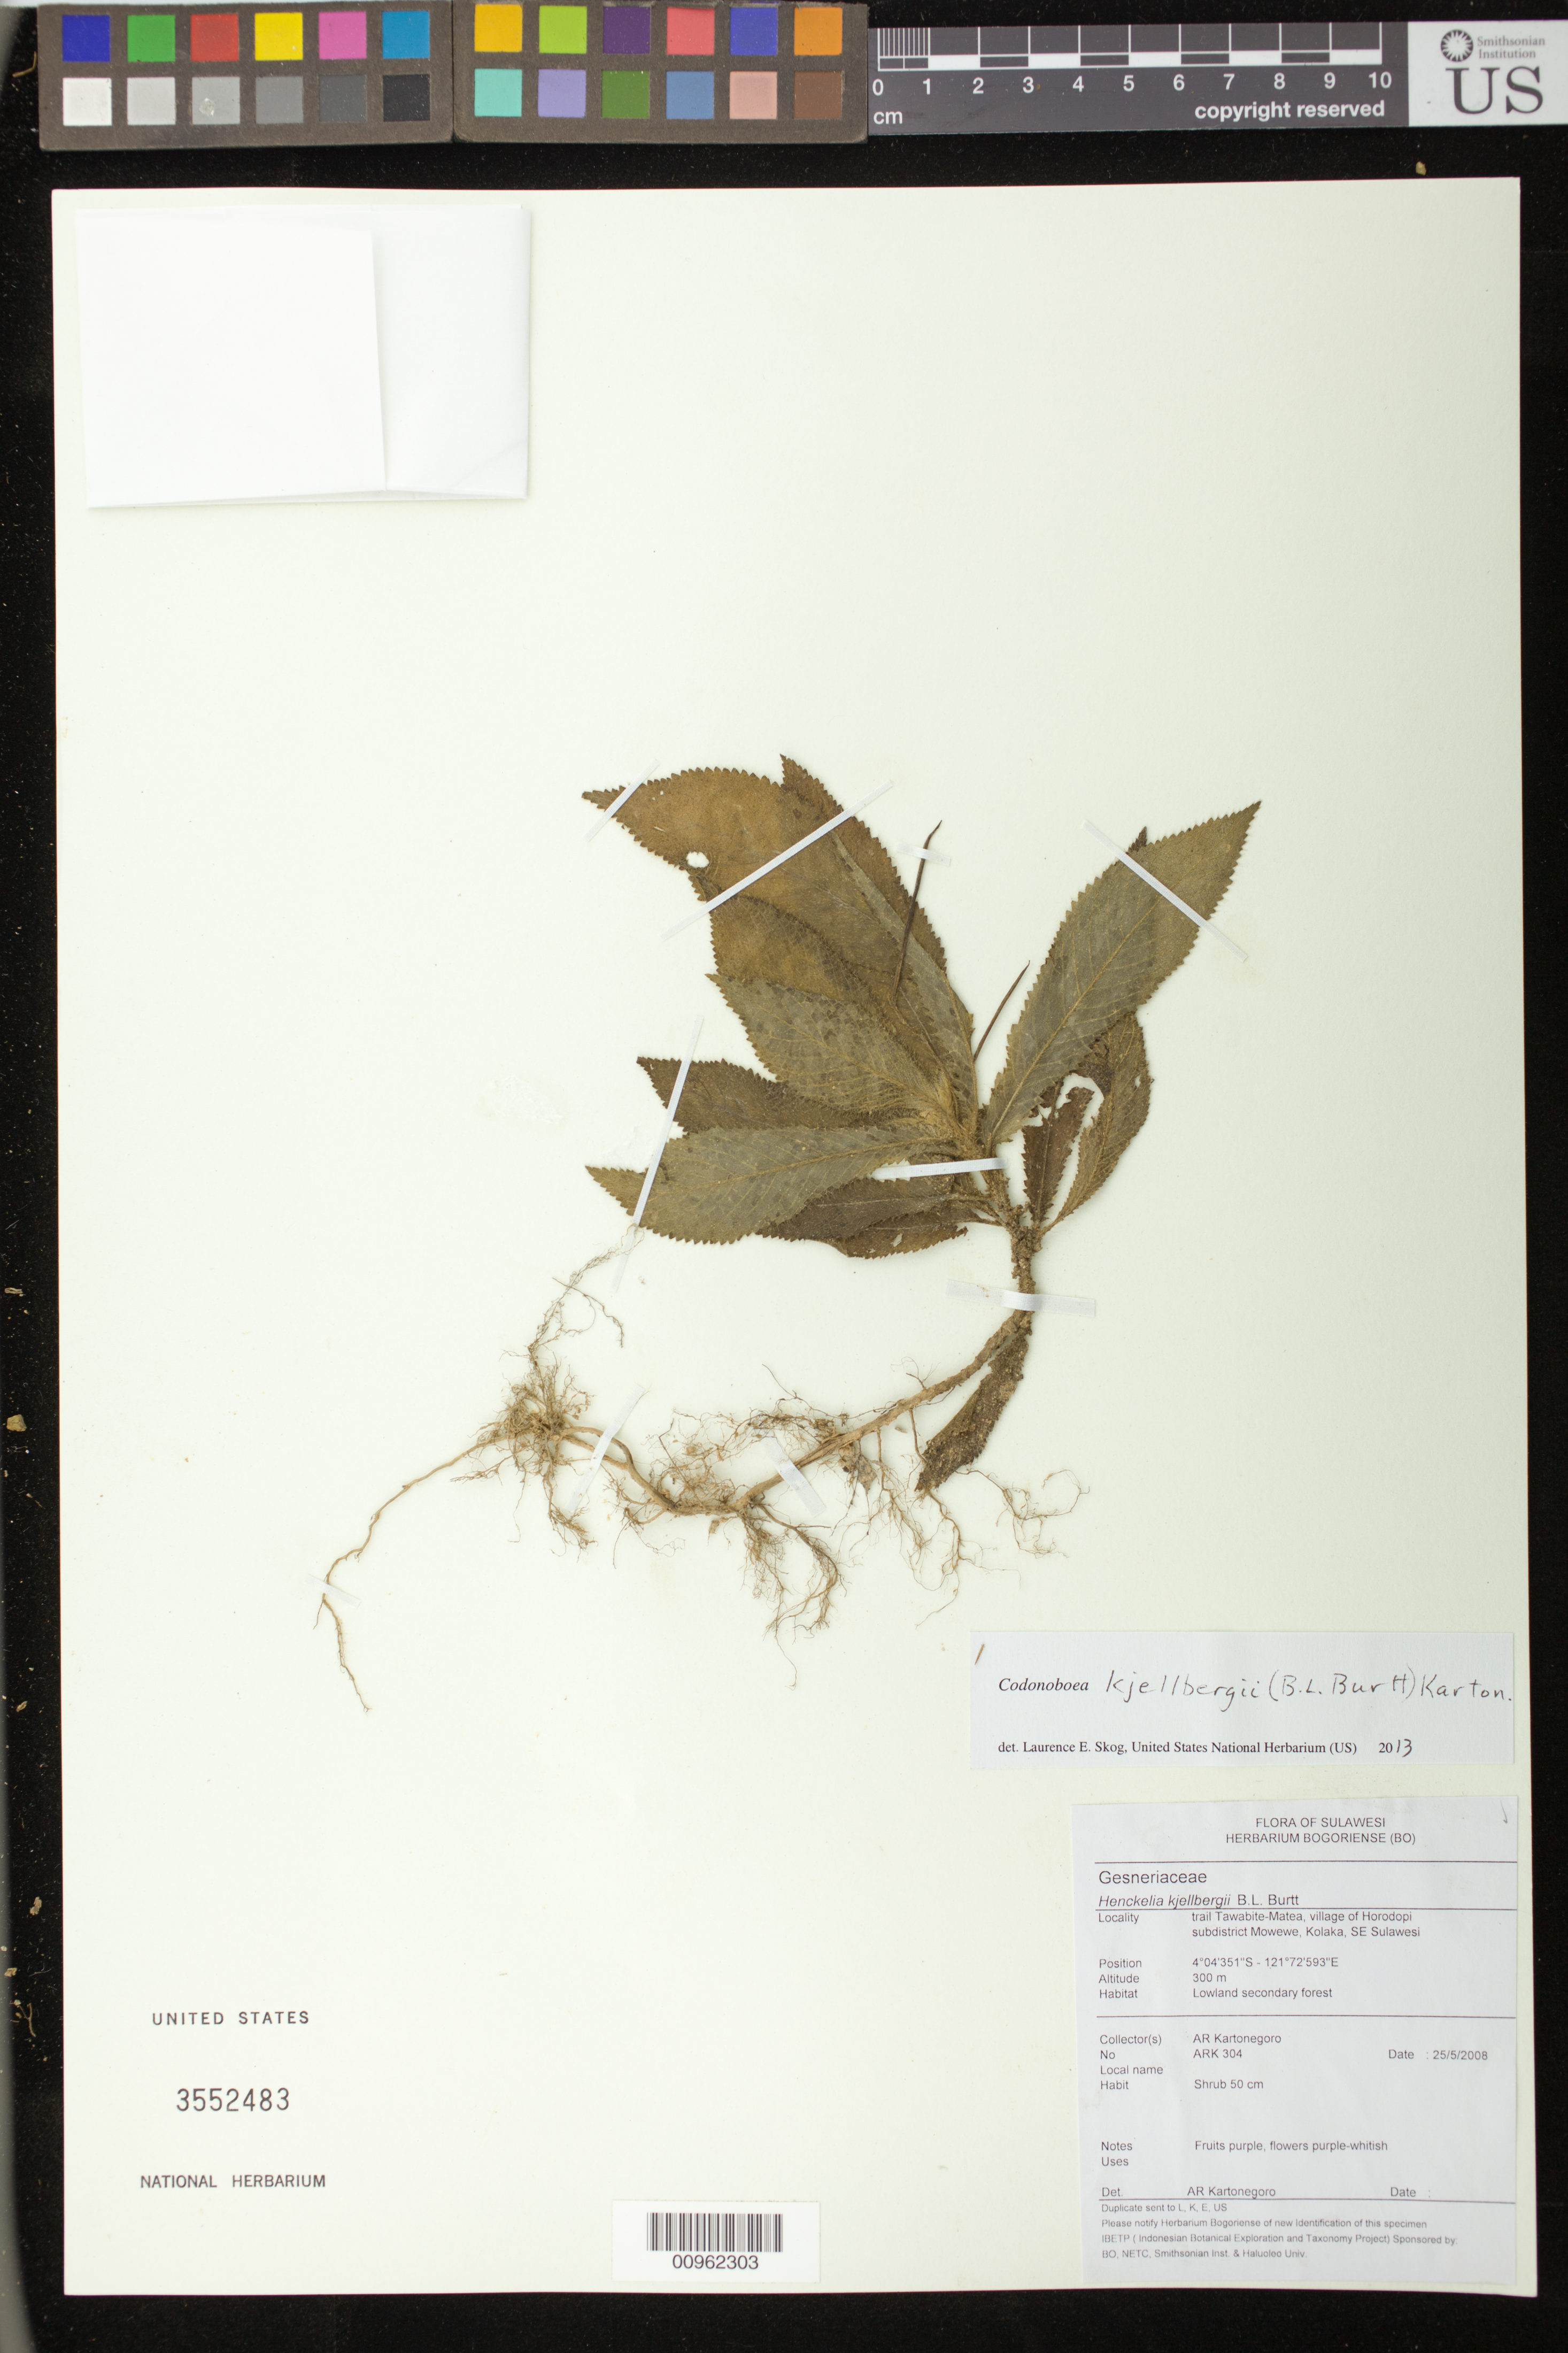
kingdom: Plantae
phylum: Tracheophyta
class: Magnoliopsida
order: Lamiales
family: Gesneriaceae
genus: Codonoboea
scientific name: Codonoboea kjellbergii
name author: (B.L. Burtt) Karton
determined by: Skog, Laurence E.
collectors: A. Kartonegoro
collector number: ARK 304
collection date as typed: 25 May 2008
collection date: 2008-05-25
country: Indonesia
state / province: Sulawesi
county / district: Sulawesi Tenggara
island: Sulawesi [Celebes]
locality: Trail Tawabite-Matea, village of Horodopi, subdistrict Mowewe, Kolaka, SE Sulawesi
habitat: Lowland secondary forest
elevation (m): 300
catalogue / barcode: US 3552483